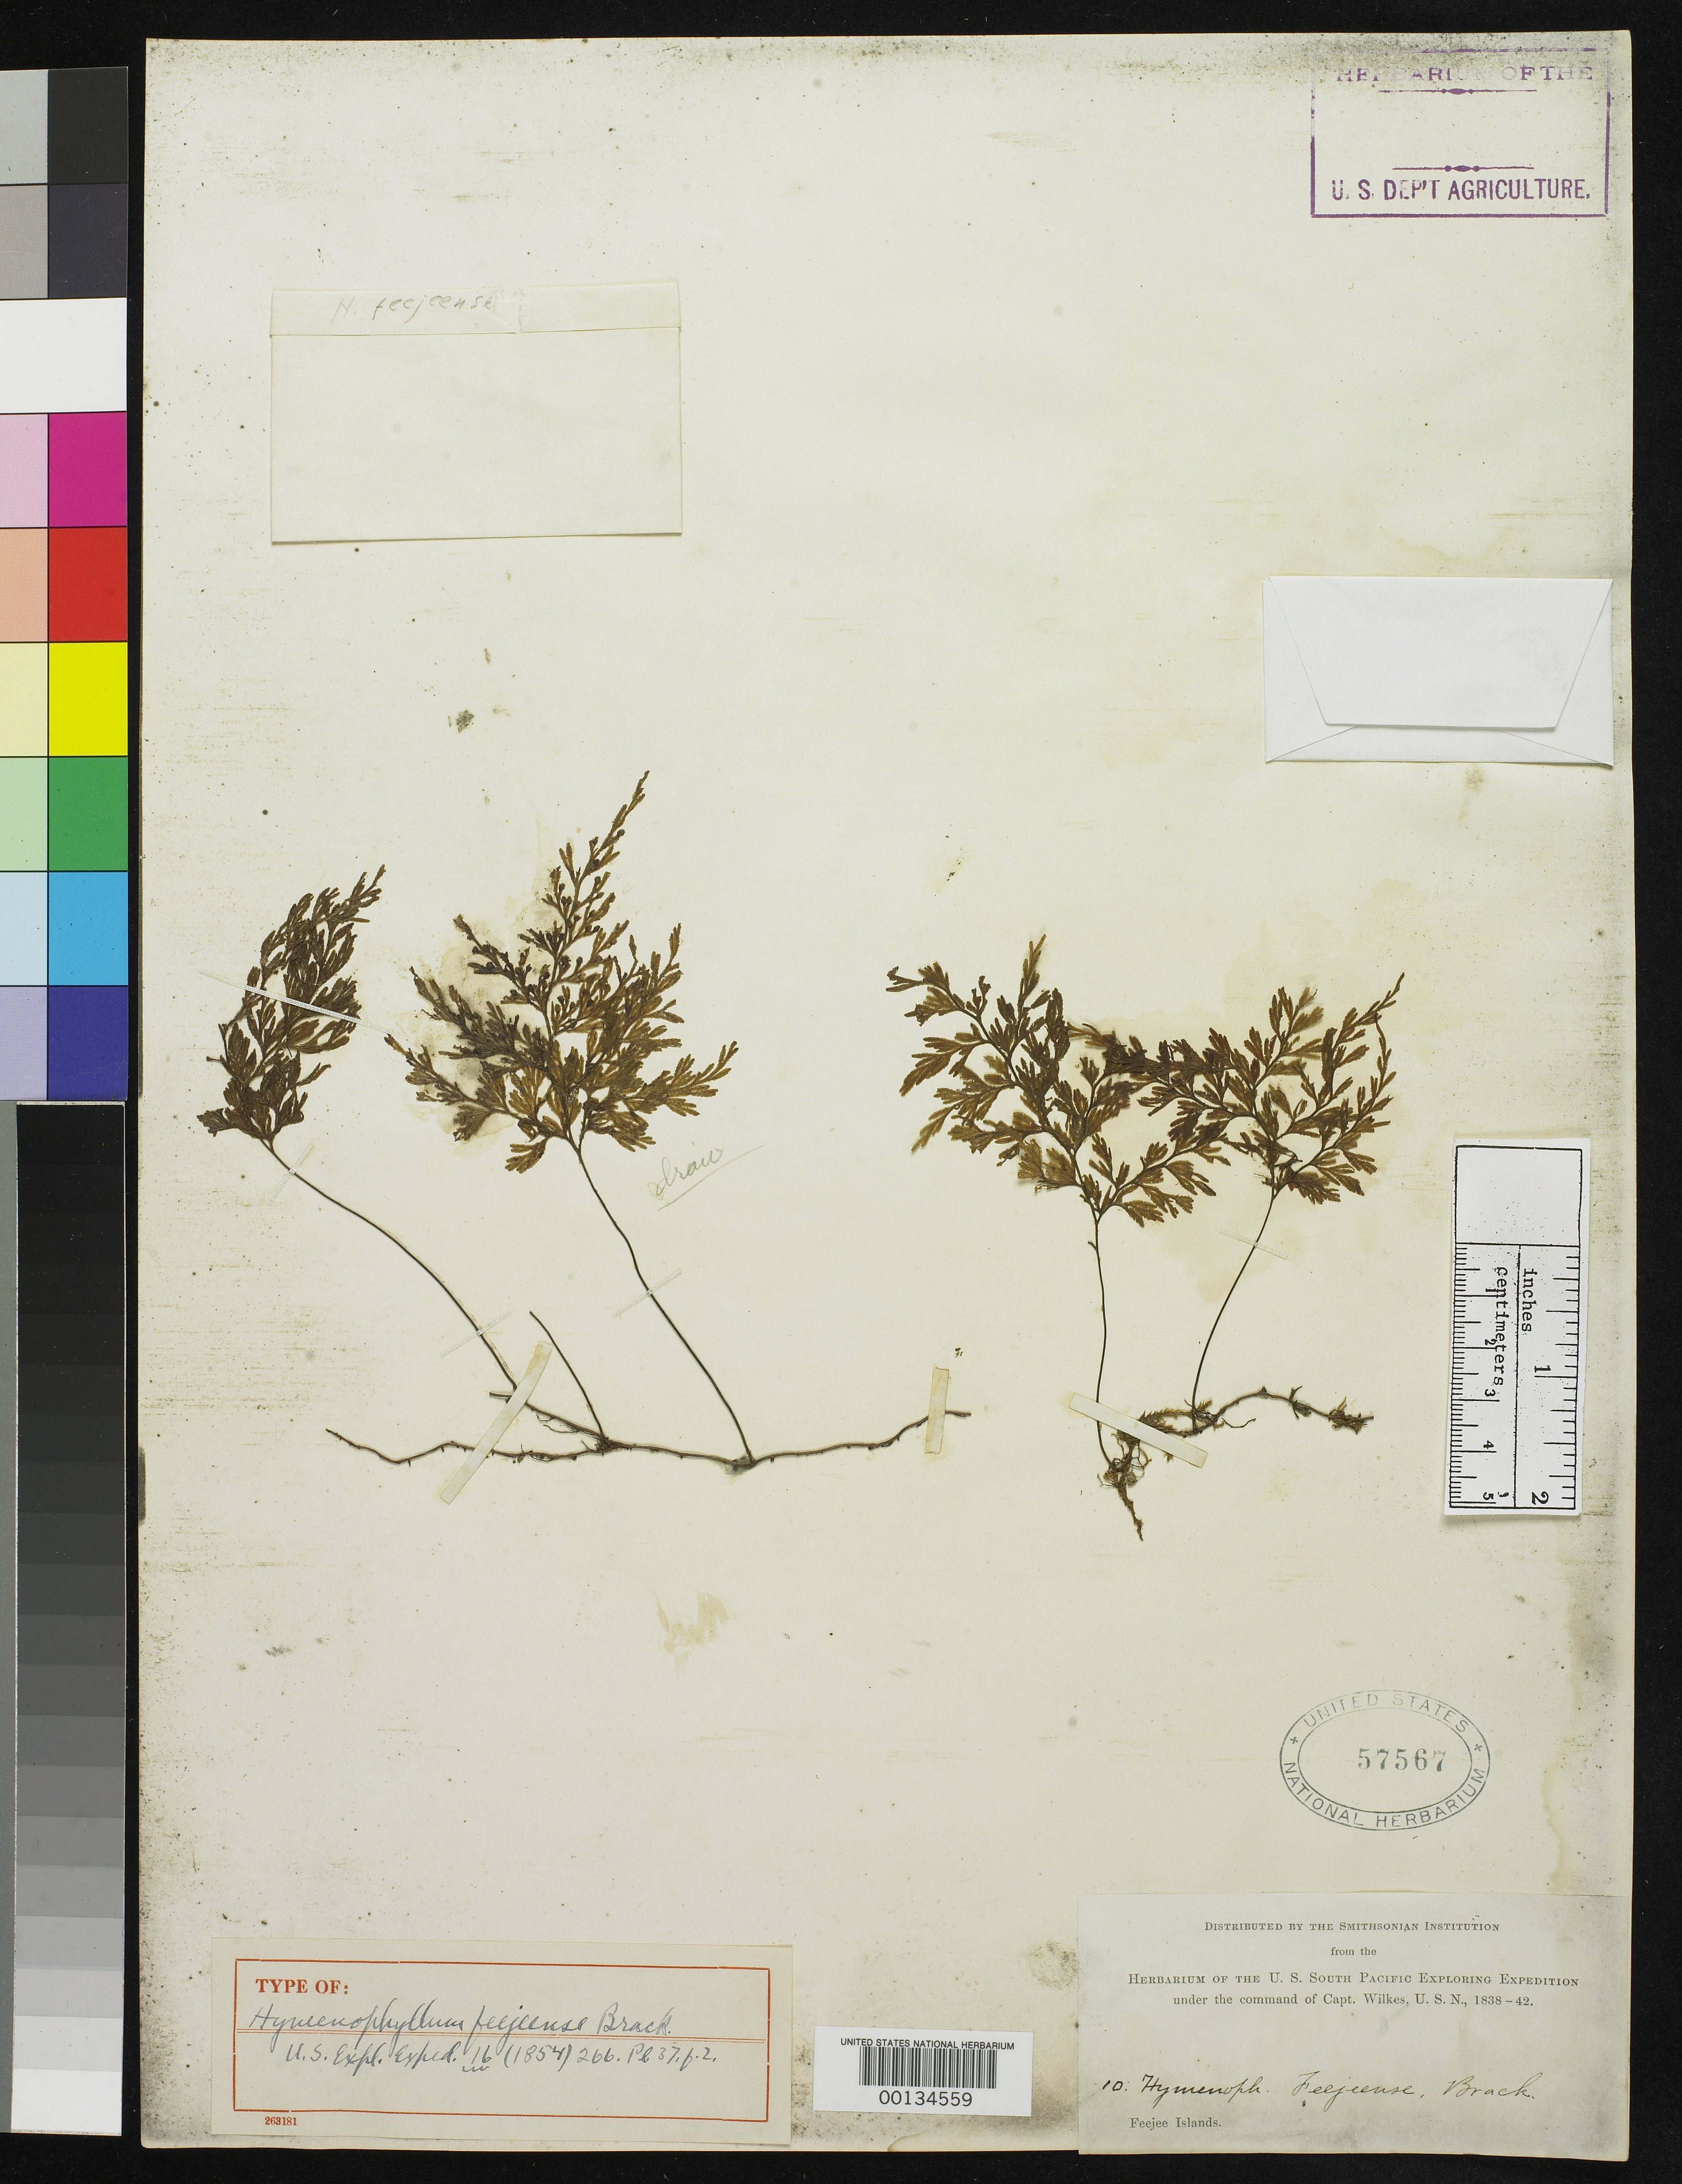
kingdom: Plantae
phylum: Tracheophyta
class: Polypodiopsida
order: Hymenophyllales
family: Hymenophyllaceae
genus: Hymenophyllum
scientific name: Hymenophyllum feejeense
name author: Brack. in Wilkes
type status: Holotype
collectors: Wilkes Explor. Exped.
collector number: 10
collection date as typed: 1838 to -- --- 1842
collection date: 1838/1842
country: Fiji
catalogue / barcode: US 57567